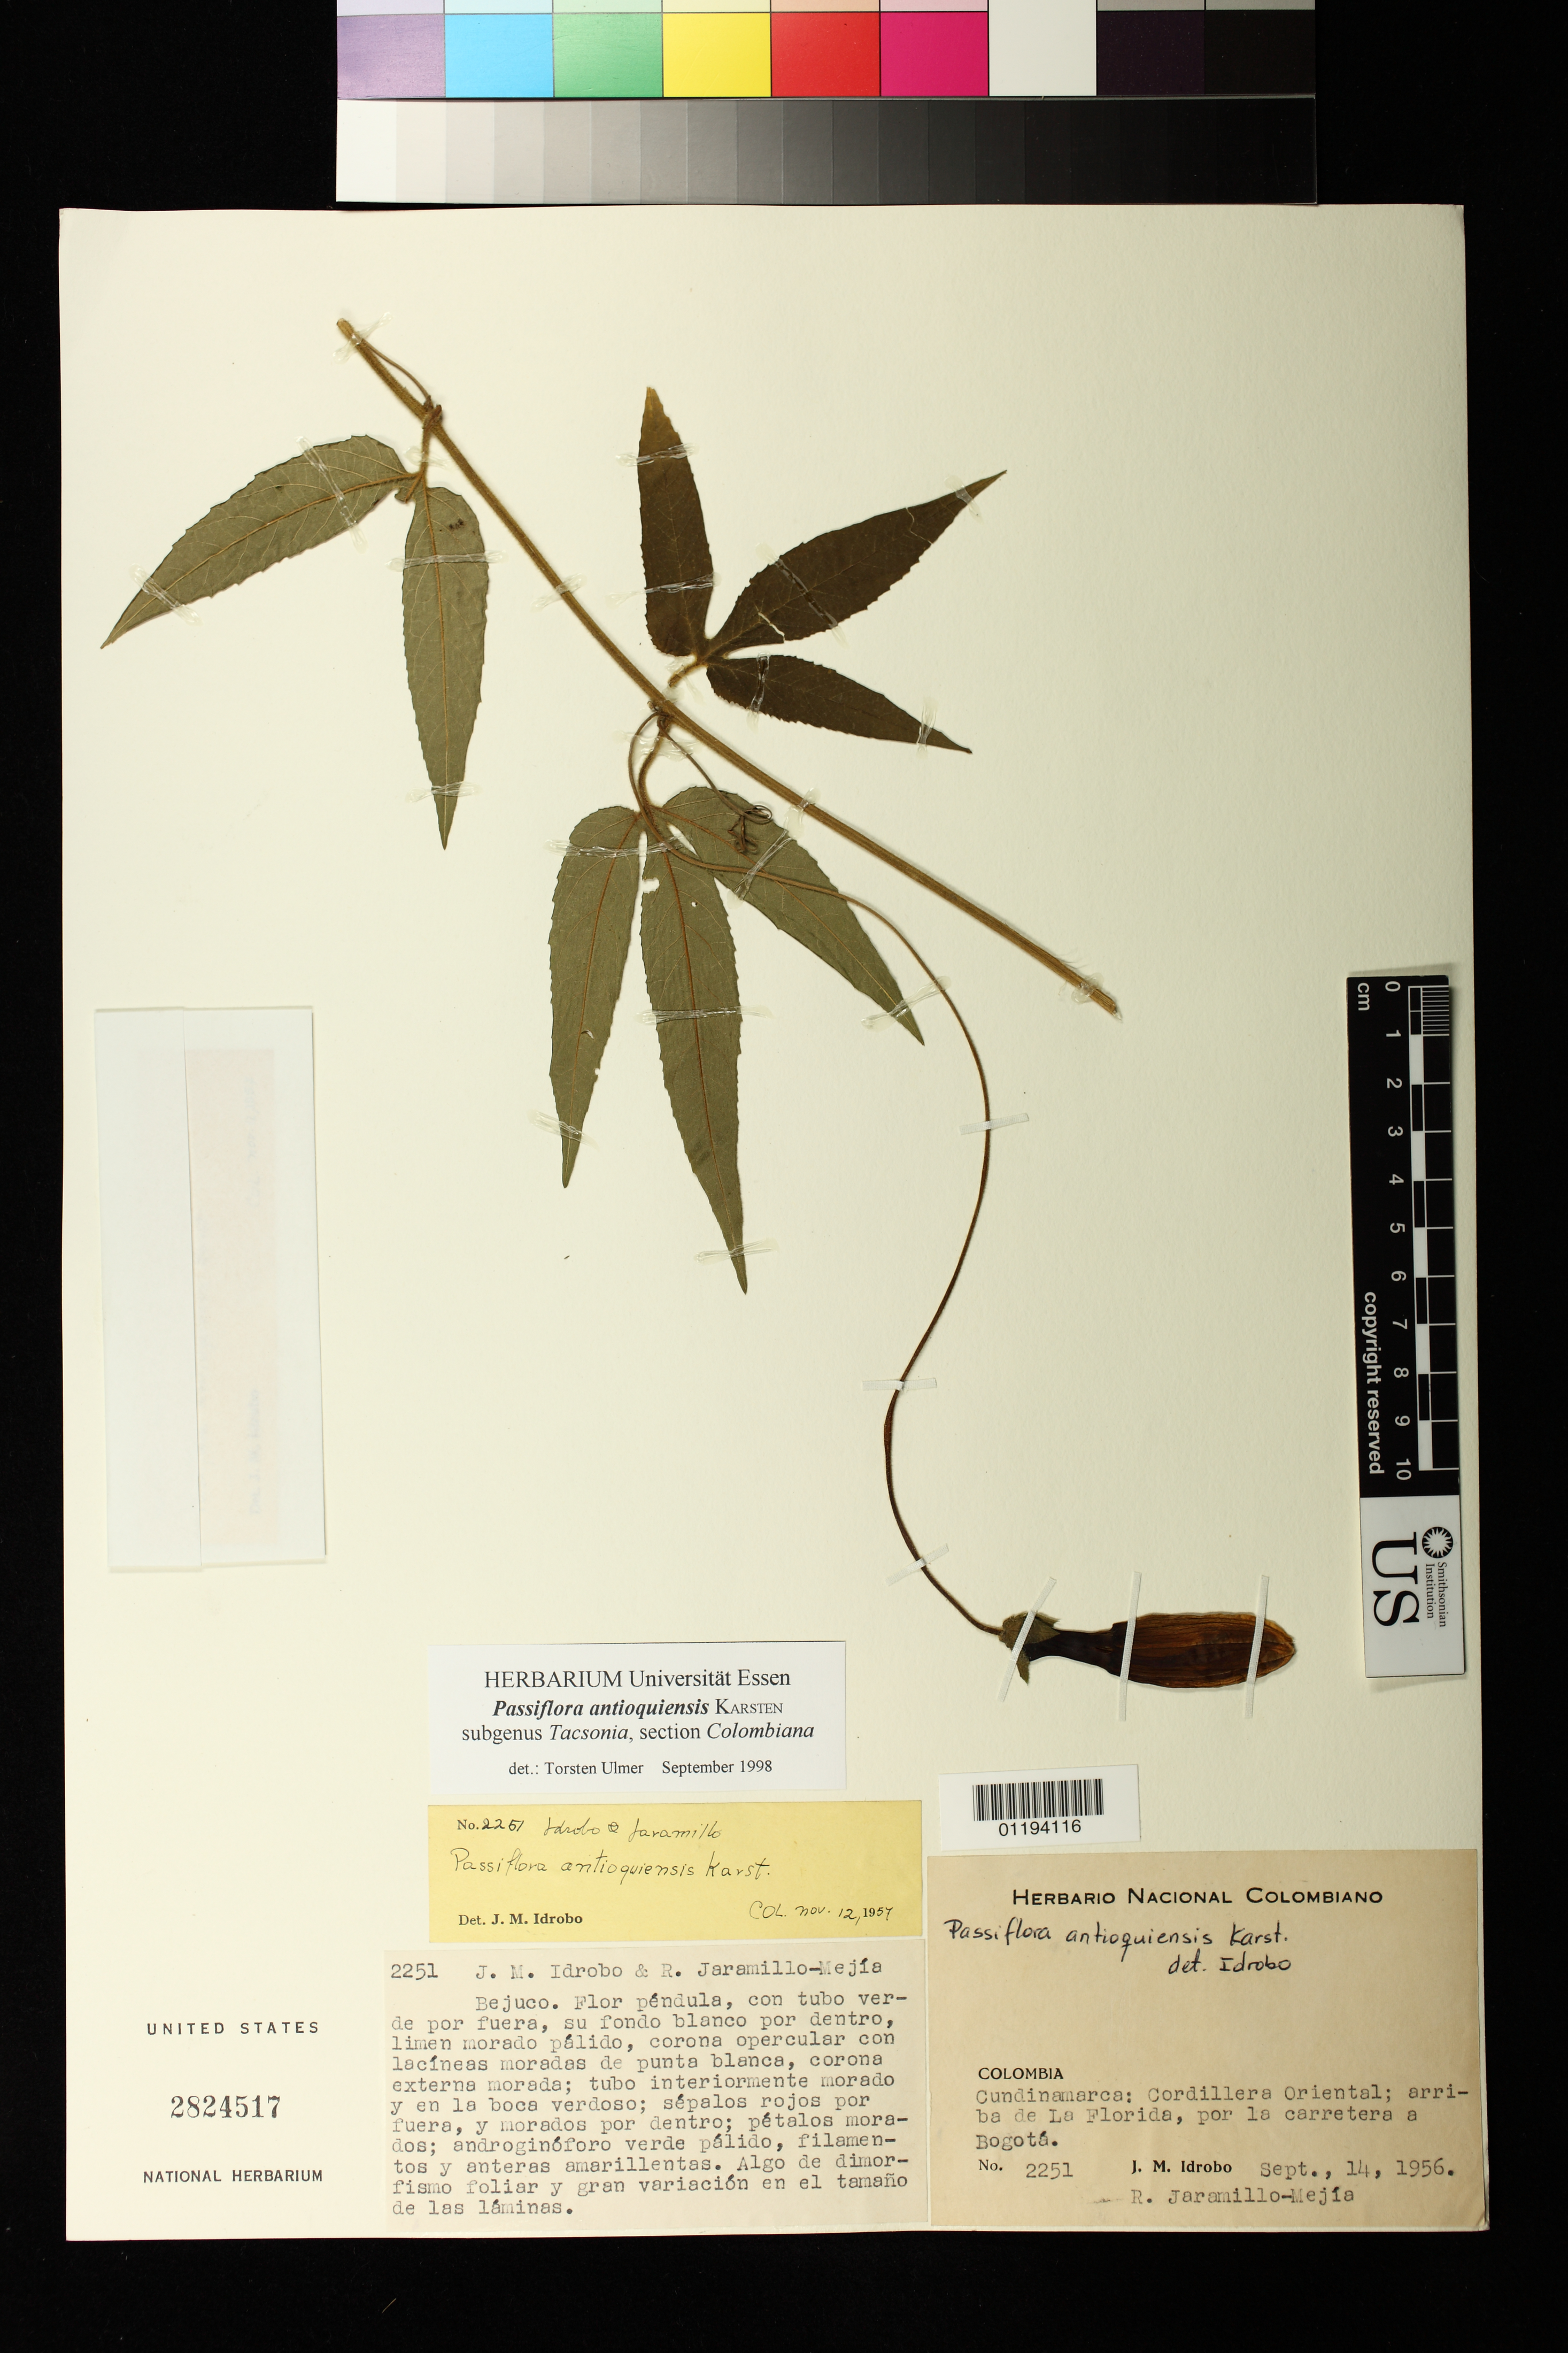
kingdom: Plantae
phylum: Tracheophyta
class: Magnoliopsida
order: Malpighiales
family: Passifloraceae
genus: Passiflora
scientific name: Passiflora antioquiensis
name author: H. Karst.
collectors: J. M. Idrobo & R. Jaramillo M.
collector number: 2251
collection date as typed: Sep 14 1956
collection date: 1956-09-14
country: Colombia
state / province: Cundinamarca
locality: Cordillera Oriental; arriba de La Florida, por la carretera a Bogota.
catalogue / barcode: US 2824517